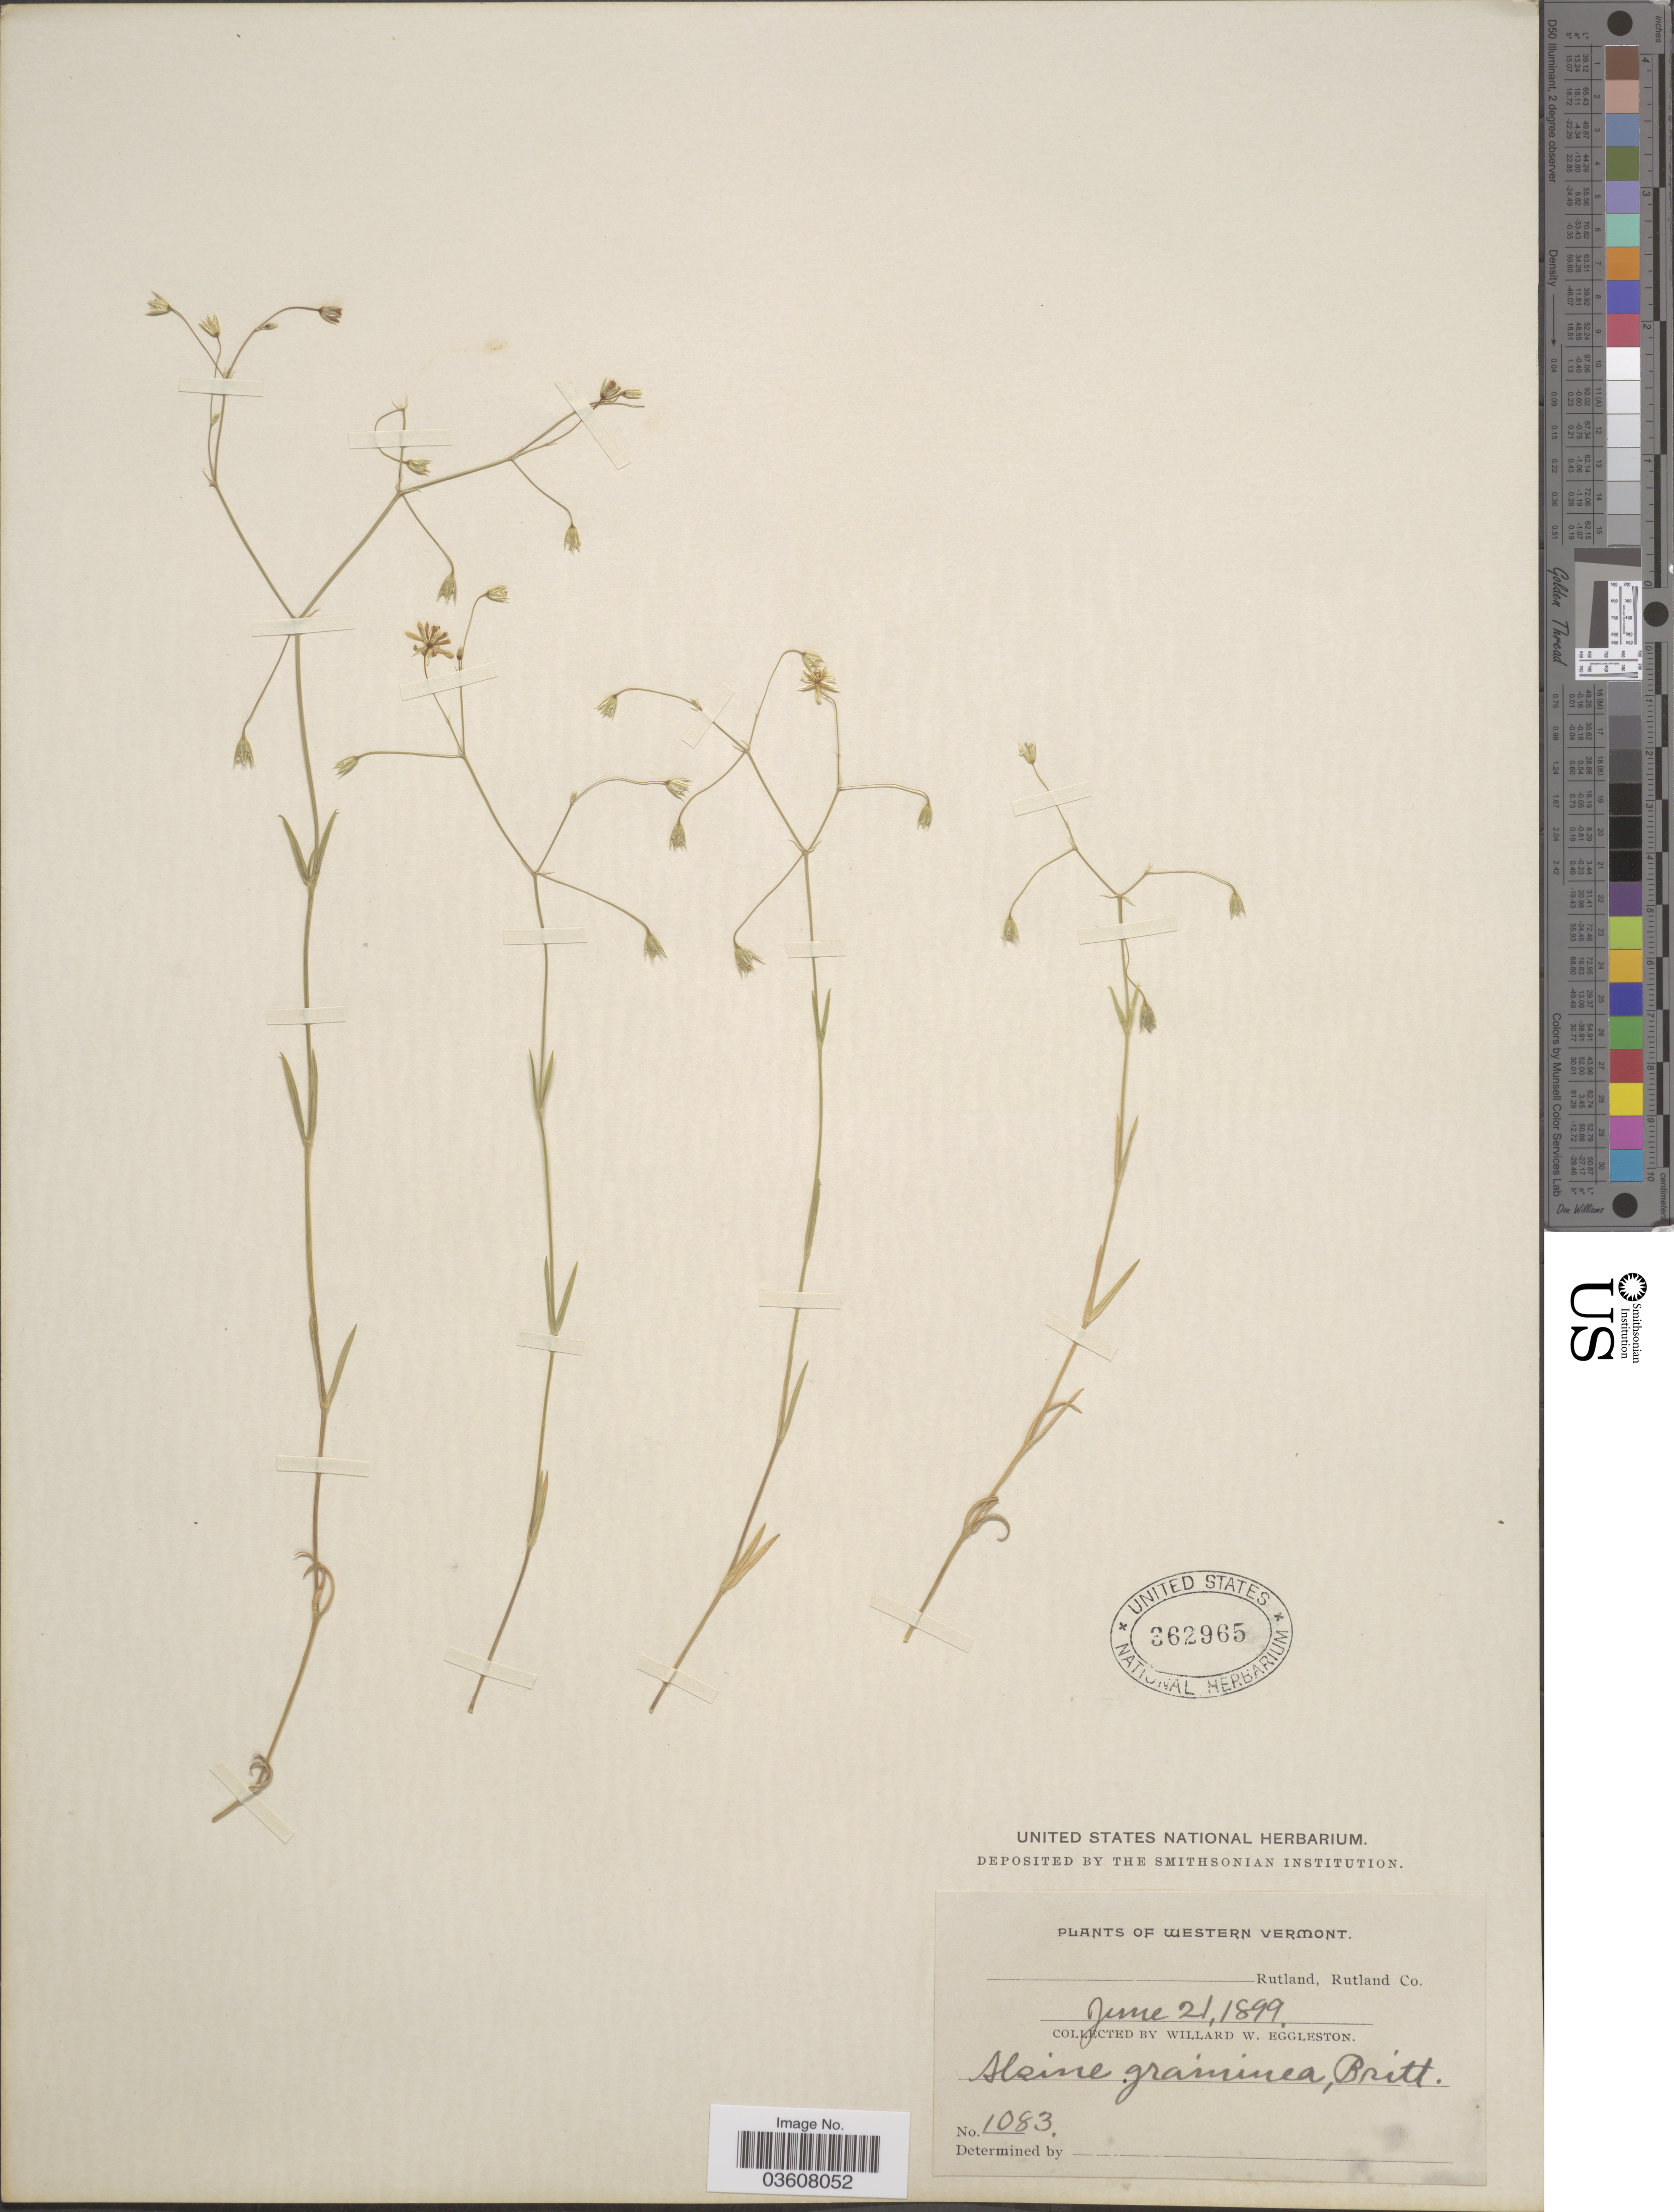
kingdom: Plantae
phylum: Tracheophyta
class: Magnoliopsida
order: Caryophyllales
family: Caryophyllaceae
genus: Stellaria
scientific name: Stellaria graminea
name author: L.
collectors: W. W. Eggleston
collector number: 1083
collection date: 1899-06-21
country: United States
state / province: Vermont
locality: Western Vermont. Rutland, Rutland Co.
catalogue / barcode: US 362965